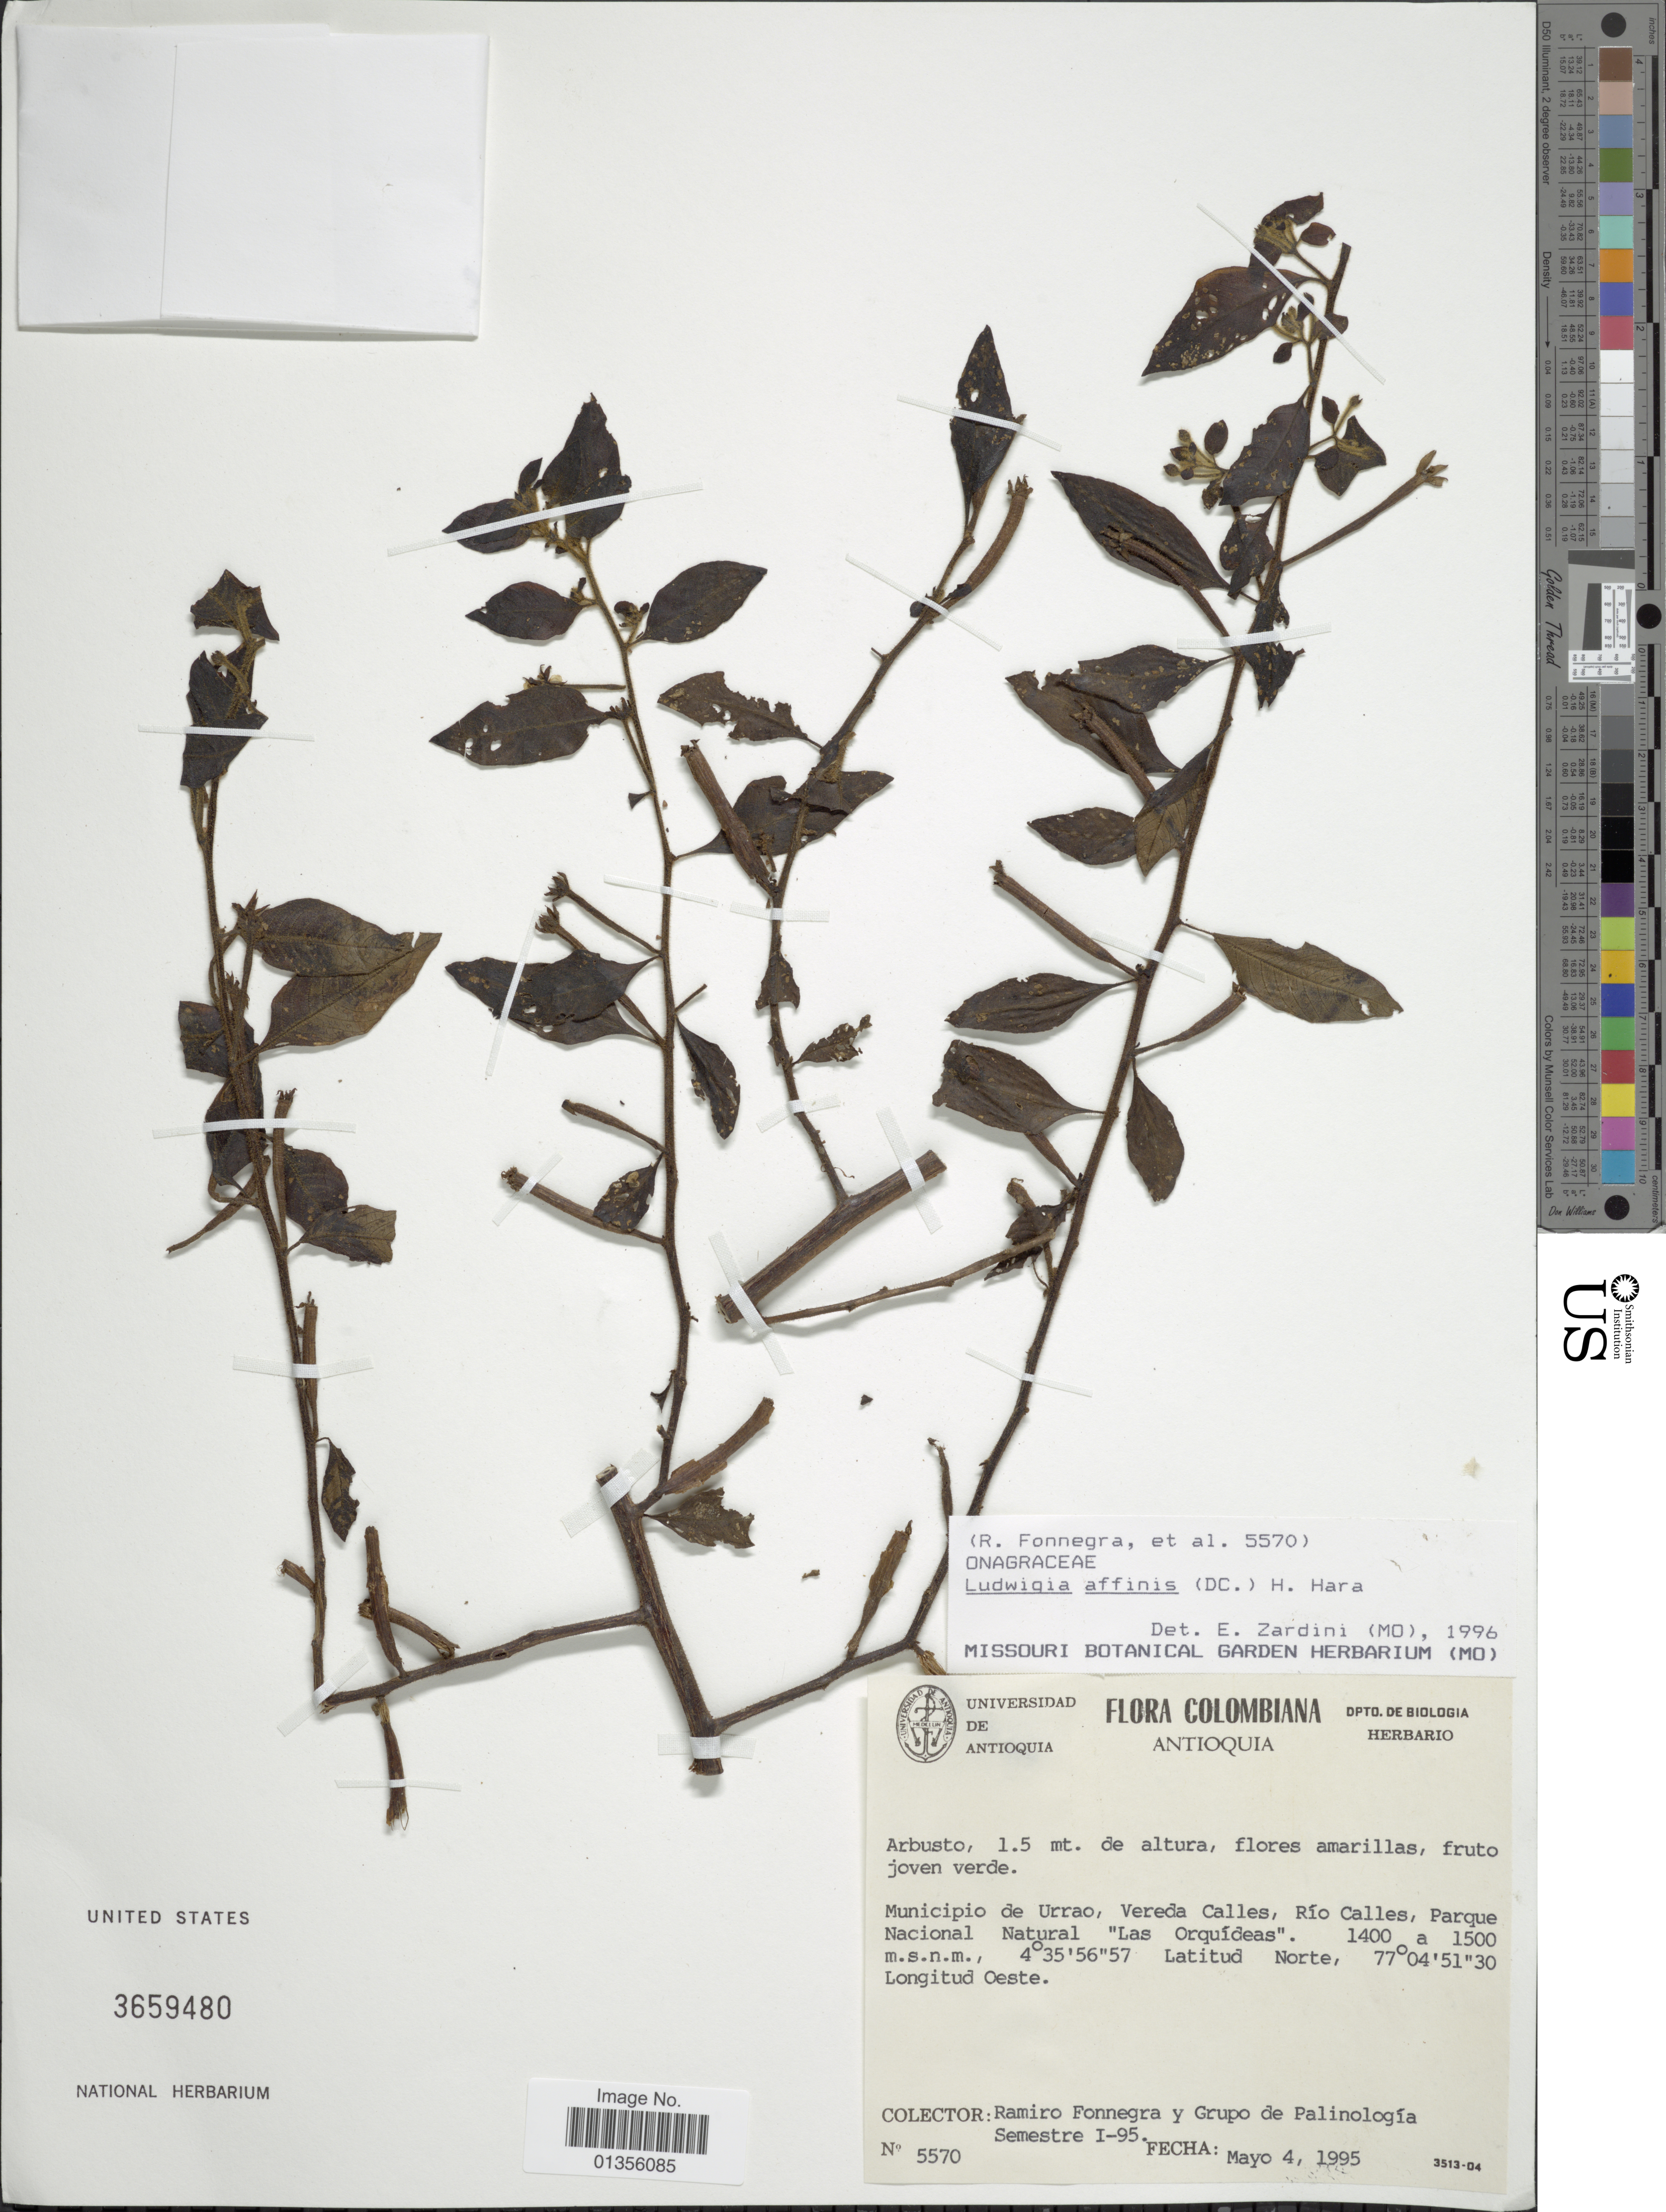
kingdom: Plantae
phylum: Tracheophyta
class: Magnoliopsida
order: Myrtales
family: Onagraceae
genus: Ludwigia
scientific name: Ludwigia affinis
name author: (DC.) H. Hara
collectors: R. Fonnegra G.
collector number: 5570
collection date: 1995-05-04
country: Colombia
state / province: Antioquia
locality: Municipio de Urrao, Vereda Calles, Río Calles, Parque Nacional Natural "Las Orquídeas"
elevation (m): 1400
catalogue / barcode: US 3659480